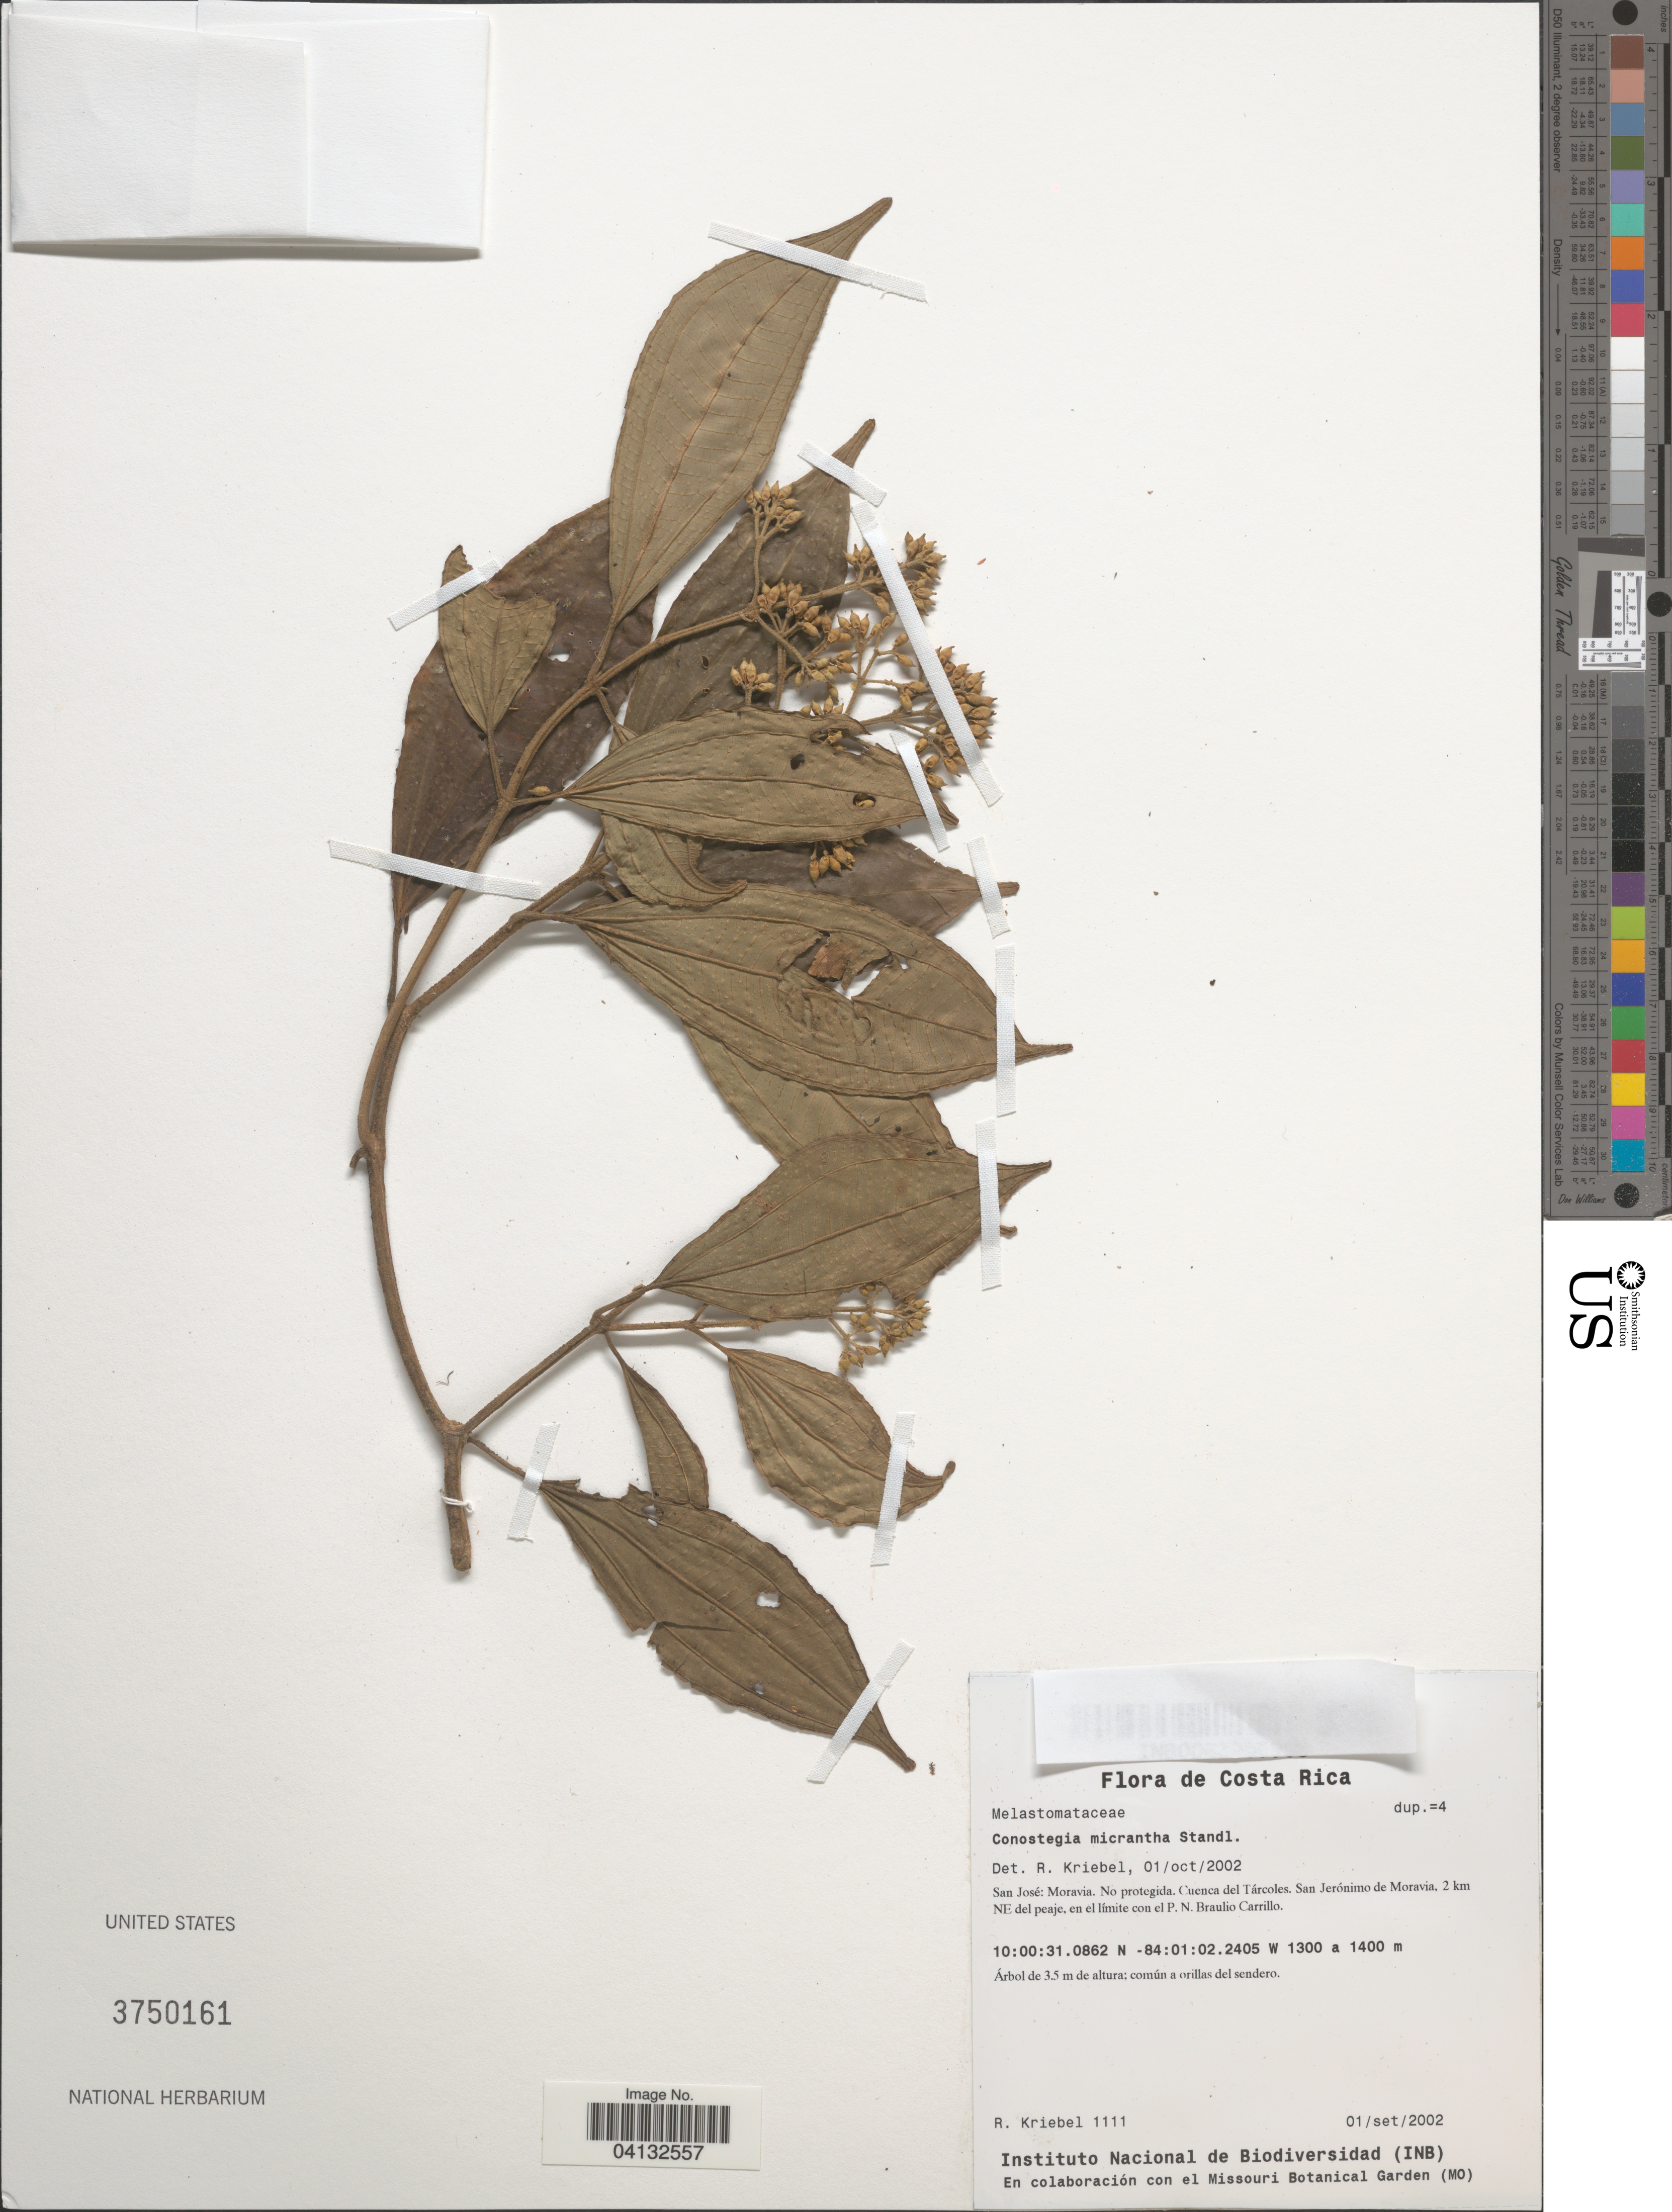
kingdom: Plantae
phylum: Tracheophyta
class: Magnoliopsida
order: Myrtales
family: Melastomataceae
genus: Conostegia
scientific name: Conostegia micrantha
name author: Standl.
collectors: R. Kriebel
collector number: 1111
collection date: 2002-09-01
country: Costa Rica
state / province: San José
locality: Moravia. Cuenca del Tárcoles. San Jerónimo de Moravia, 2 km NE del peaje, en el límite con el P. N. Braulio Carrillo.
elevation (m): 1400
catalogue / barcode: US 3750161